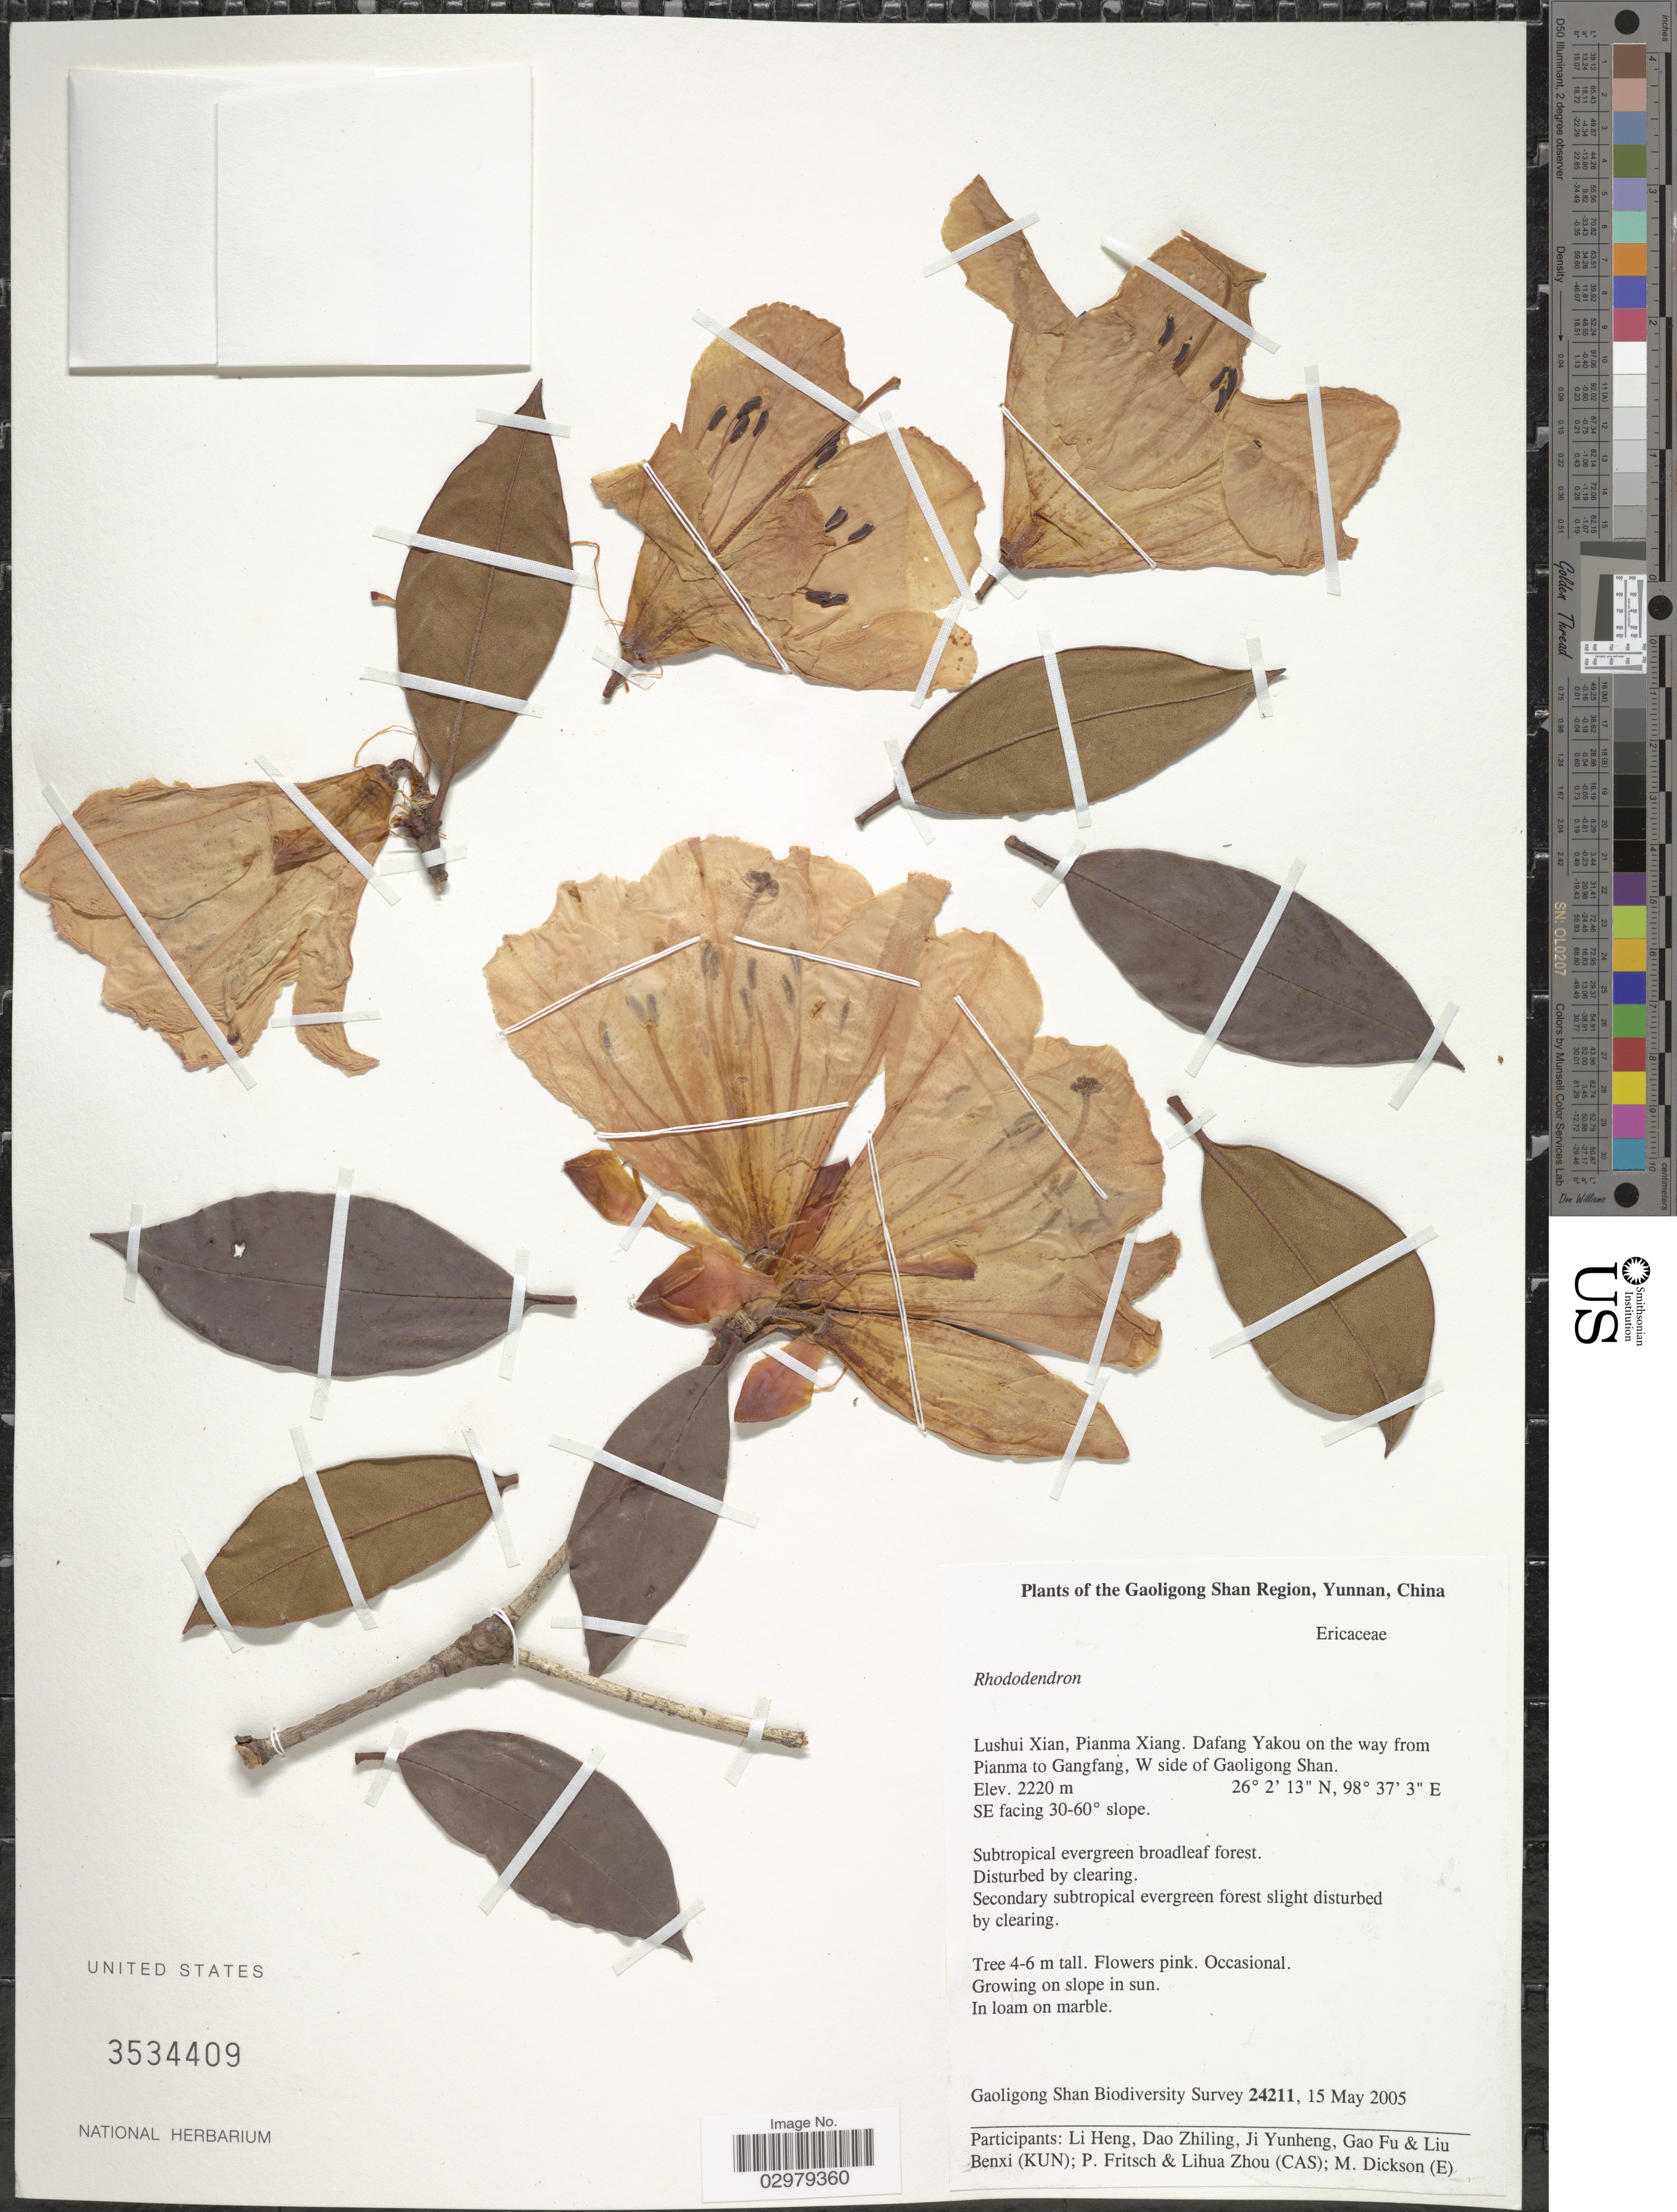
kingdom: Plantae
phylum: Tracheophyta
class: Magnoliopsida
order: Ericales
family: Ericaceae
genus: Rhododendron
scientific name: Rhododendron sp.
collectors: Gaoligong Shan Biodiversity Survey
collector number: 24211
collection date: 2005-05-15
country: China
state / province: Yunnan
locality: Gaoligong Shan Region. Lushui Xian, Pianma Xiang. Dafang Yakou on the way from Pianma to Gangfang, W side of Gaoligong Shan. SE facing 30-60° slope.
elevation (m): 2220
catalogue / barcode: US 3534409